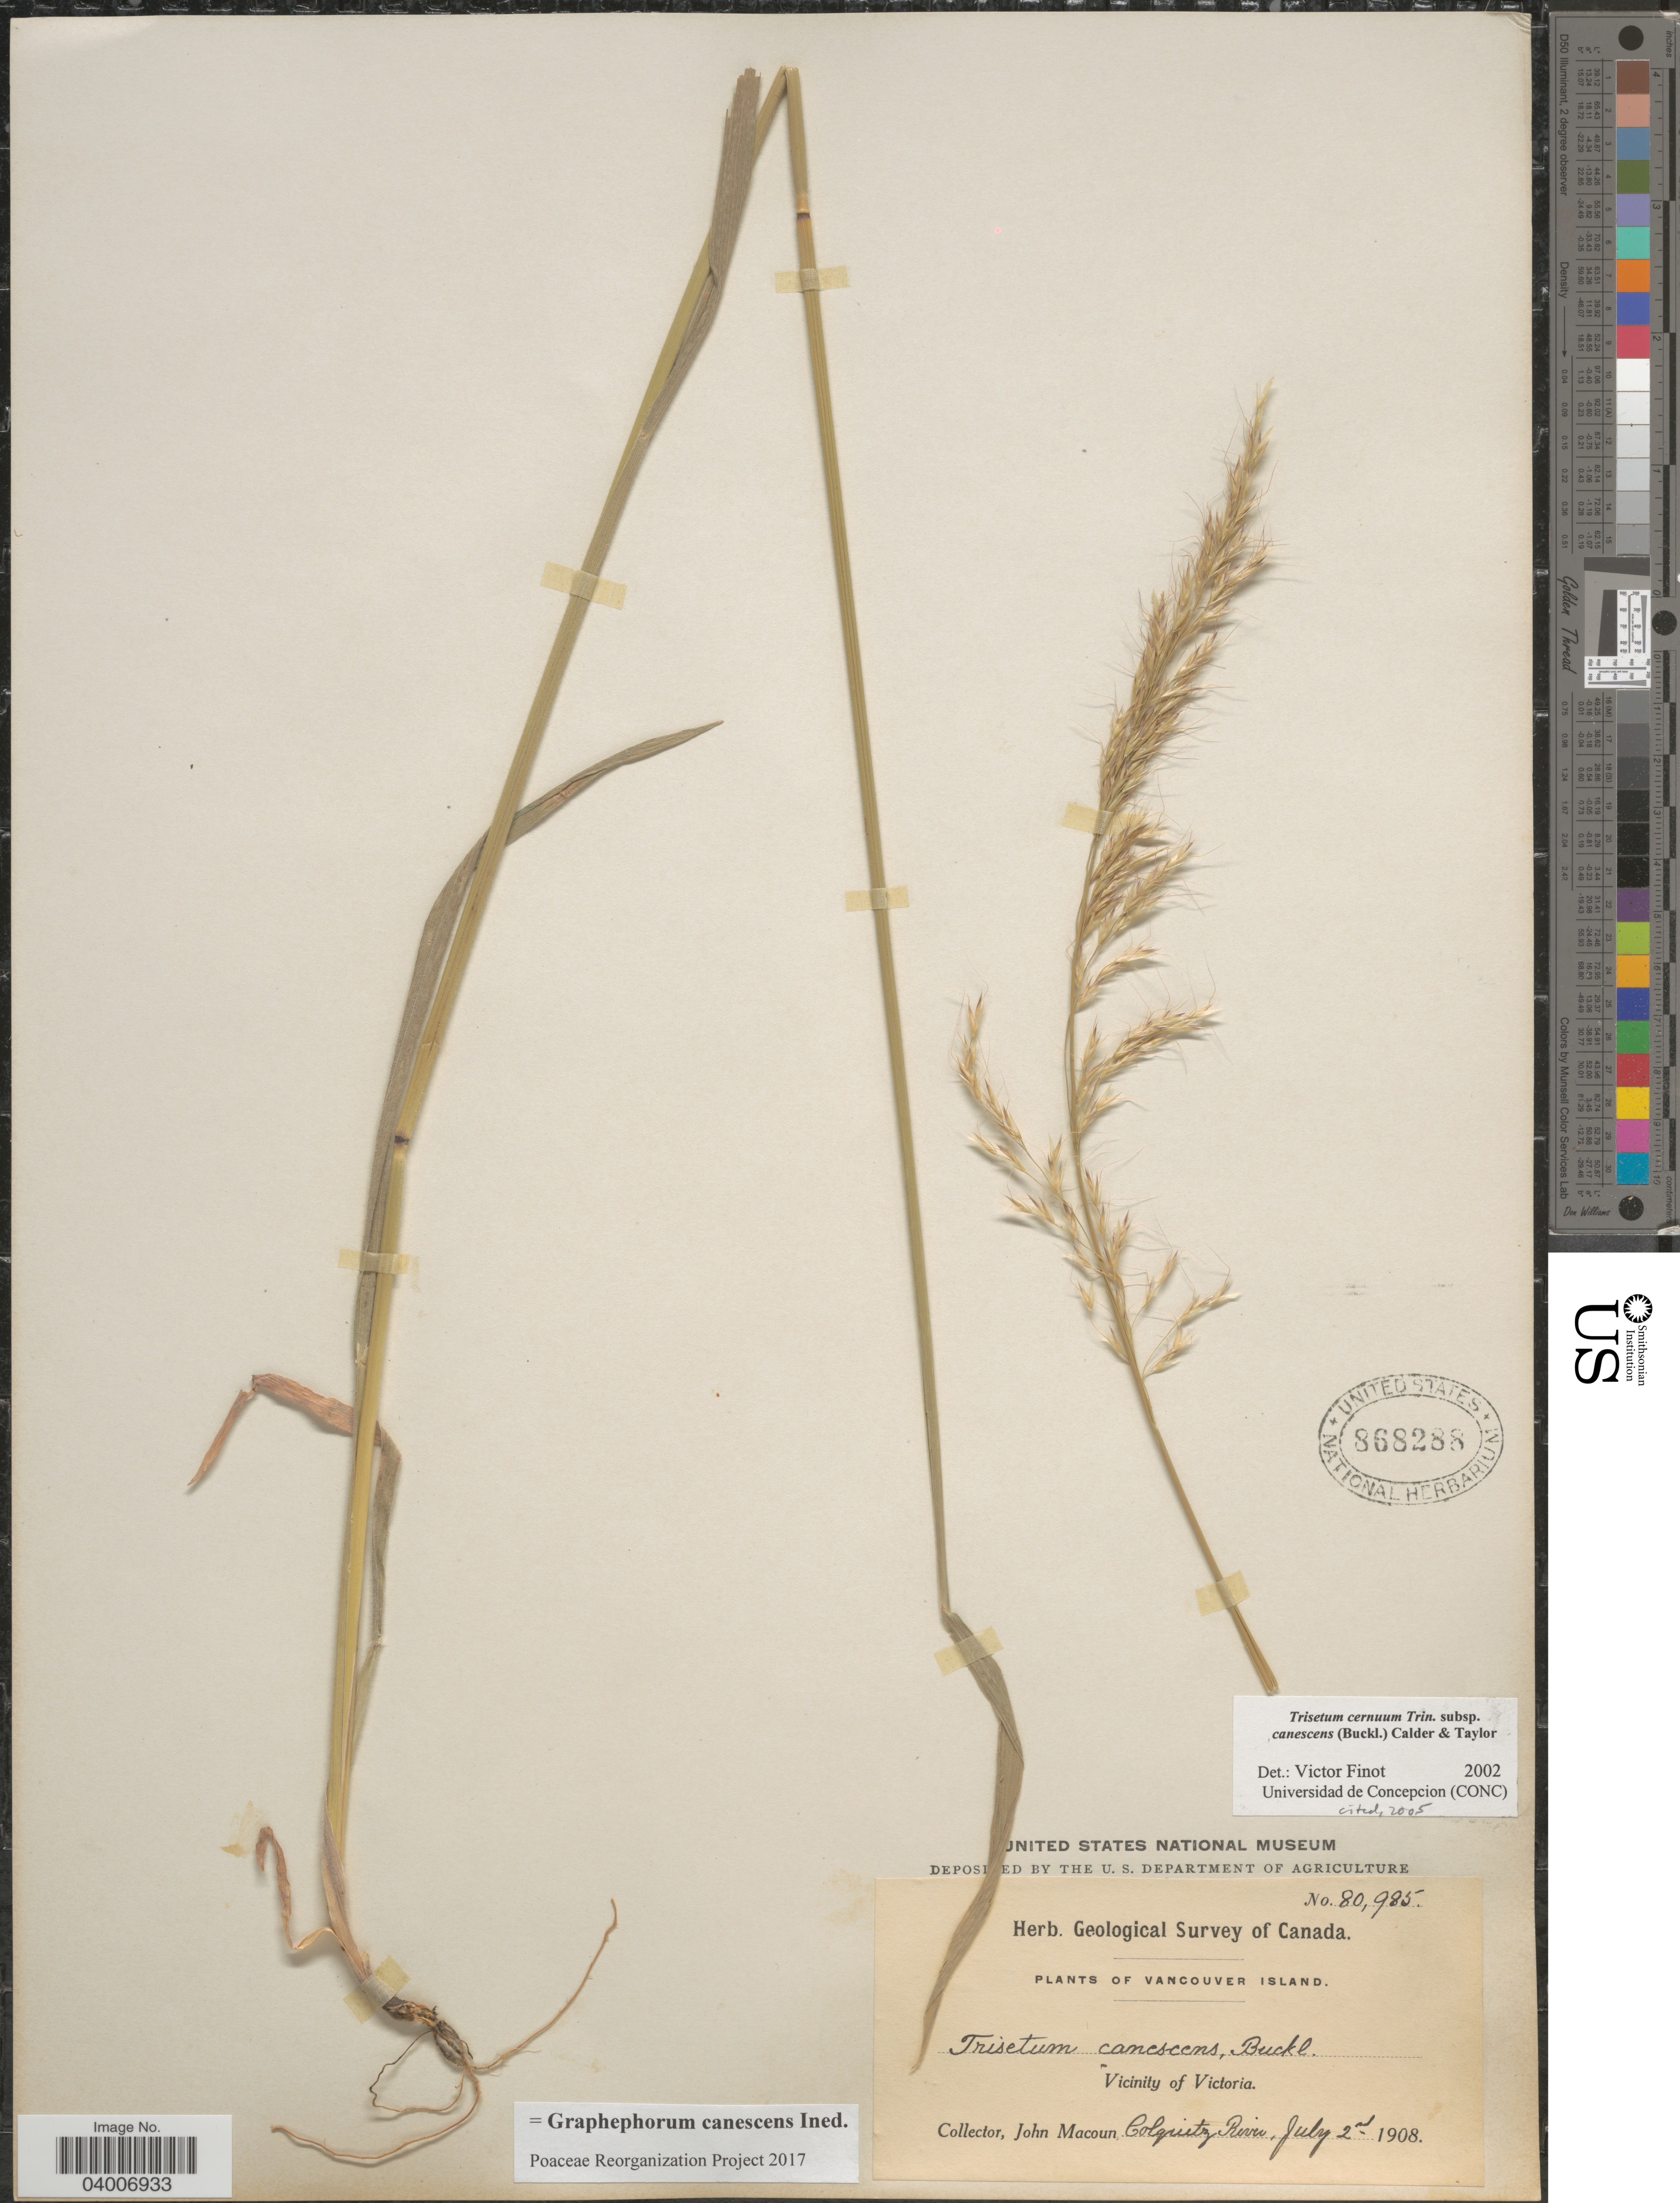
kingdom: Plantae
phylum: Tracheophyta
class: Liliopsida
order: Poales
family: Poaceae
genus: Graphephorum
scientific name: Graphephorum canescens ined.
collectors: J. Macoun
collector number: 80985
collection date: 1908-07-02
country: Canada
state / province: British Columbia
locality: Vancouver Island. Vicinity of Victoria. Colquitz River.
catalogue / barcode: US 868288